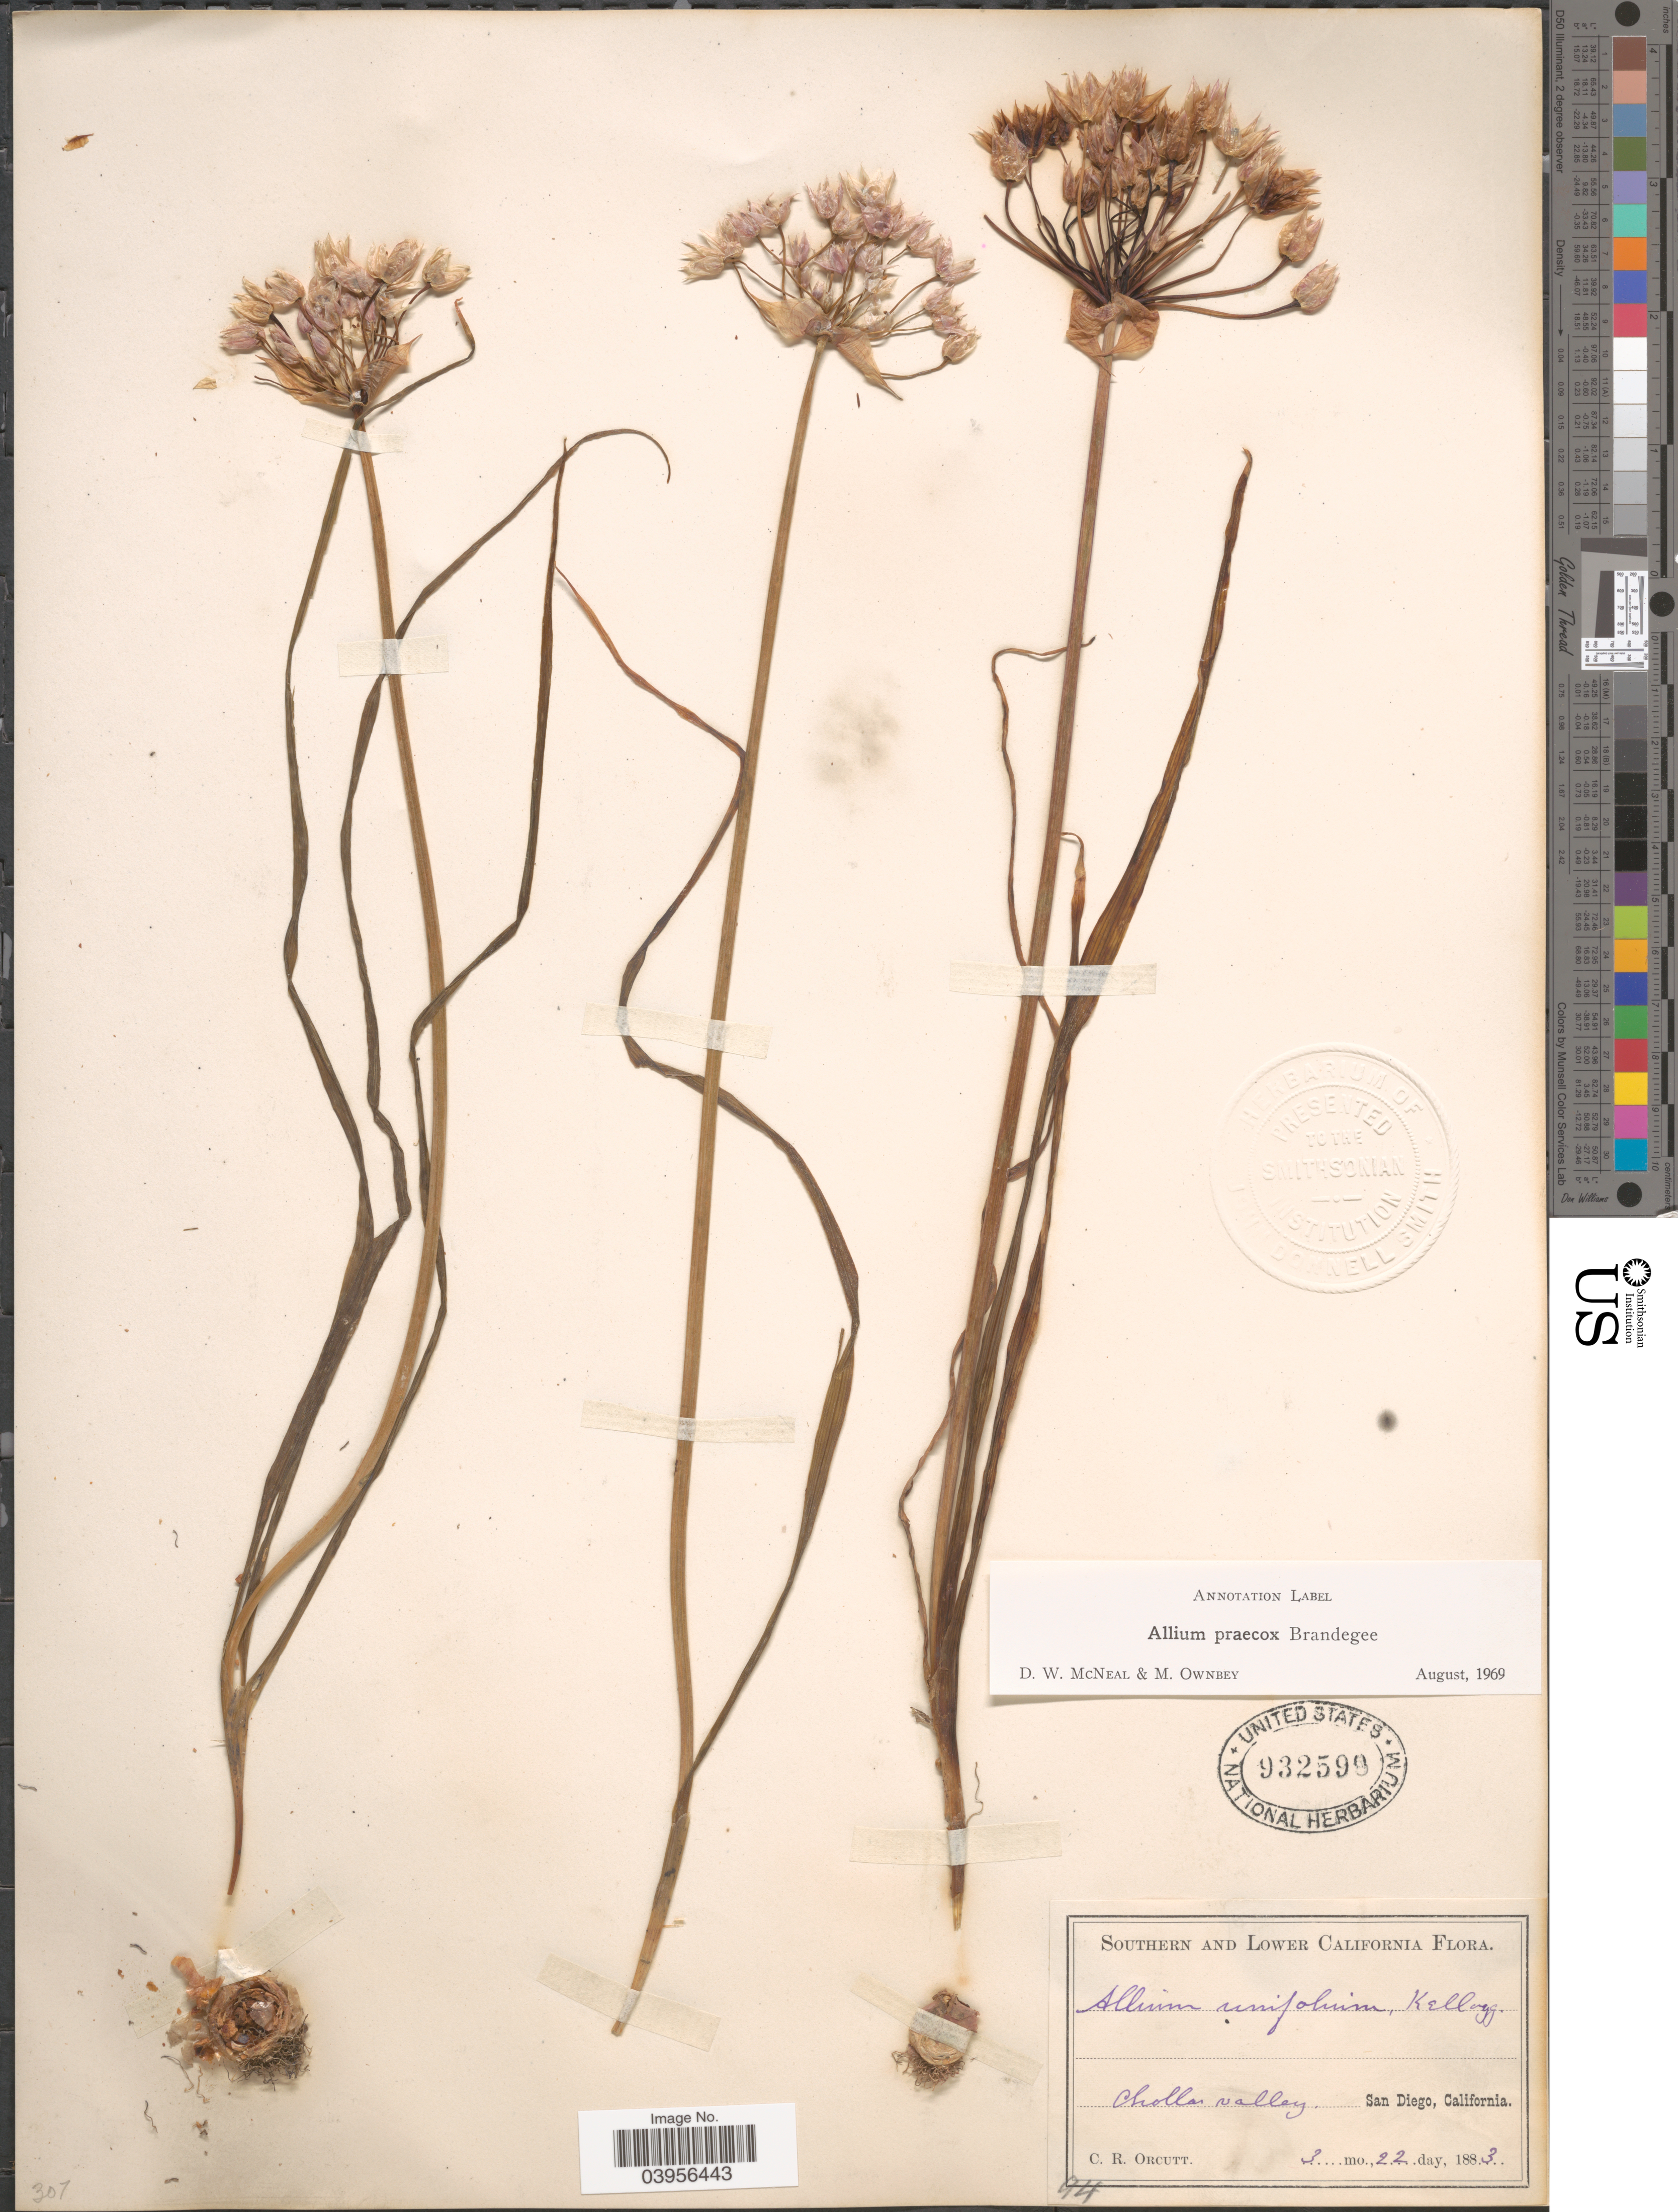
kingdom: Plantae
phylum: Tracheophyta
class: Liliopsida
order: Asparagales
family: Amaryllidaceae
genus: Allium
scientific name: Allium praecox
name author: Brandegee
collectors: C. R. Orcutt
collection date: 1883-03-22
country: United States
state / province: California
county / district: San Diego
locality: Lower California. Cholla valley. San Diego.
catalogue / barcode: US 932598